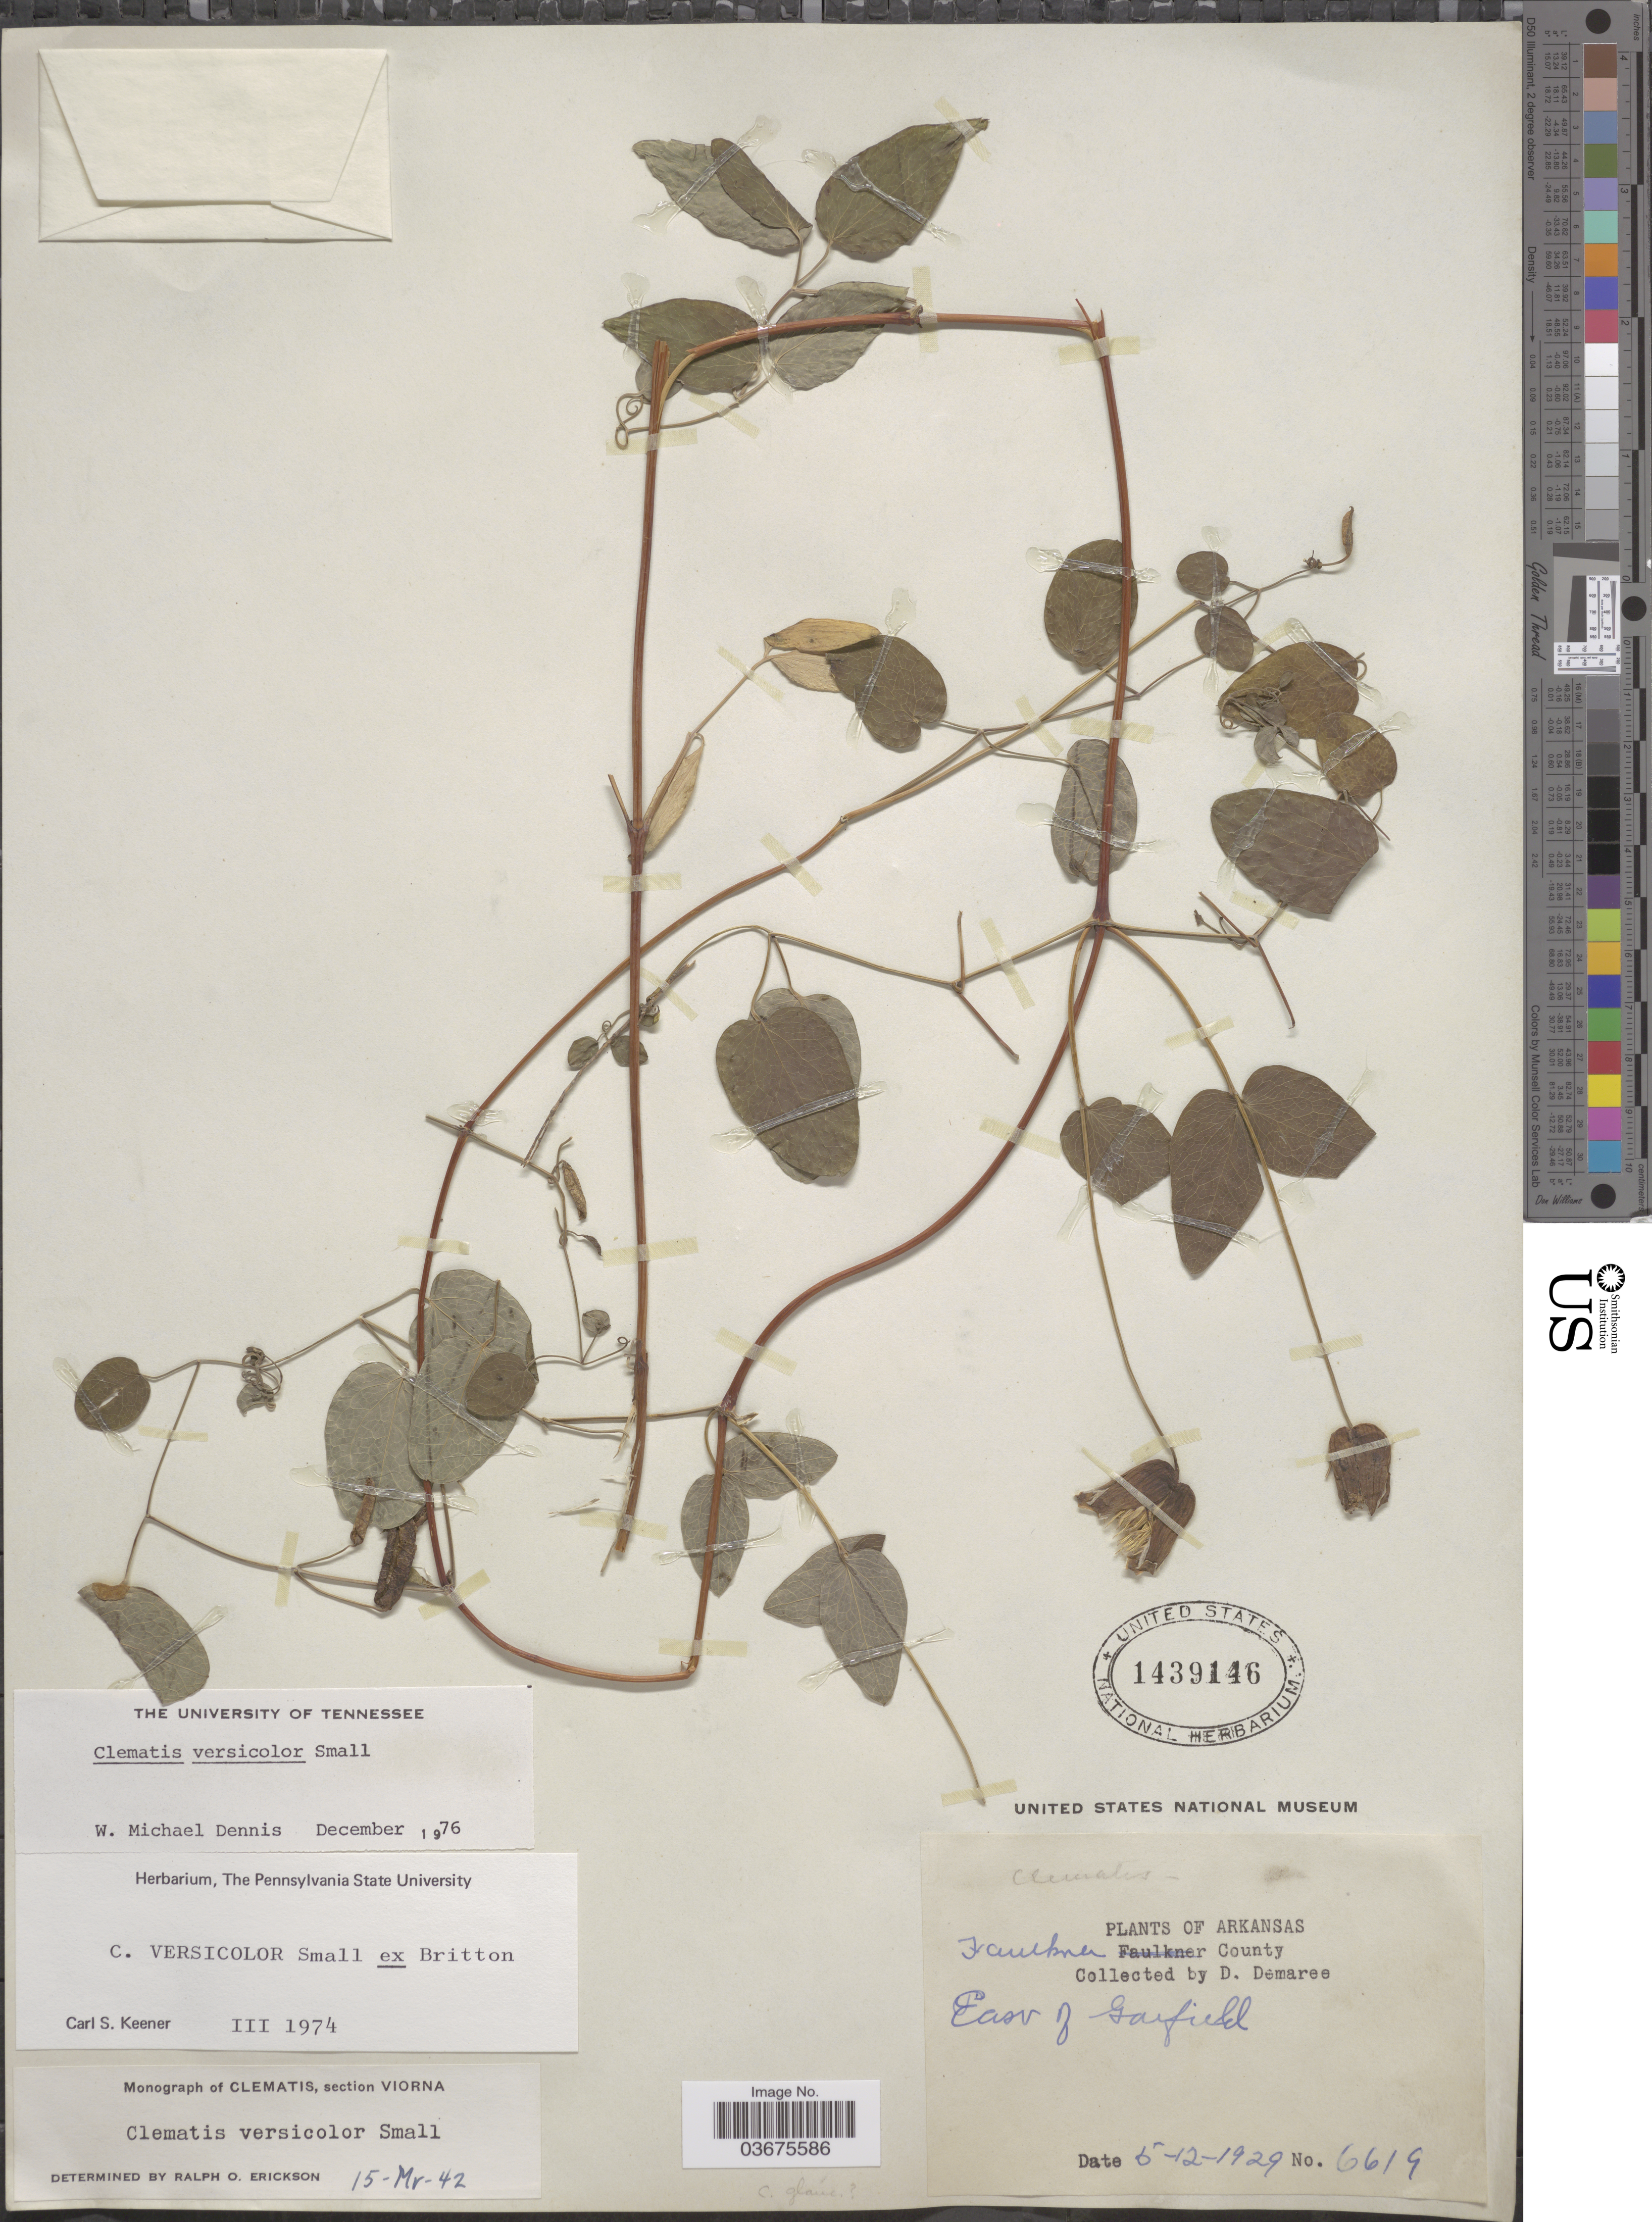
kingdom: Plantae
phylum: Tracheophyta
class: Magnoliopsida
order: Ranunculales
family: Ranunculaceae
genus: Clematis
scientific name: Clematis versicolor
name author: Small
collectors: D. Demaree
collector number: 6619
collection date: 1929-05-12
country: United States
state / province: Arkansas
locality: Faulkner County. East of Garfield.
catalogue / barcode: US 1439146